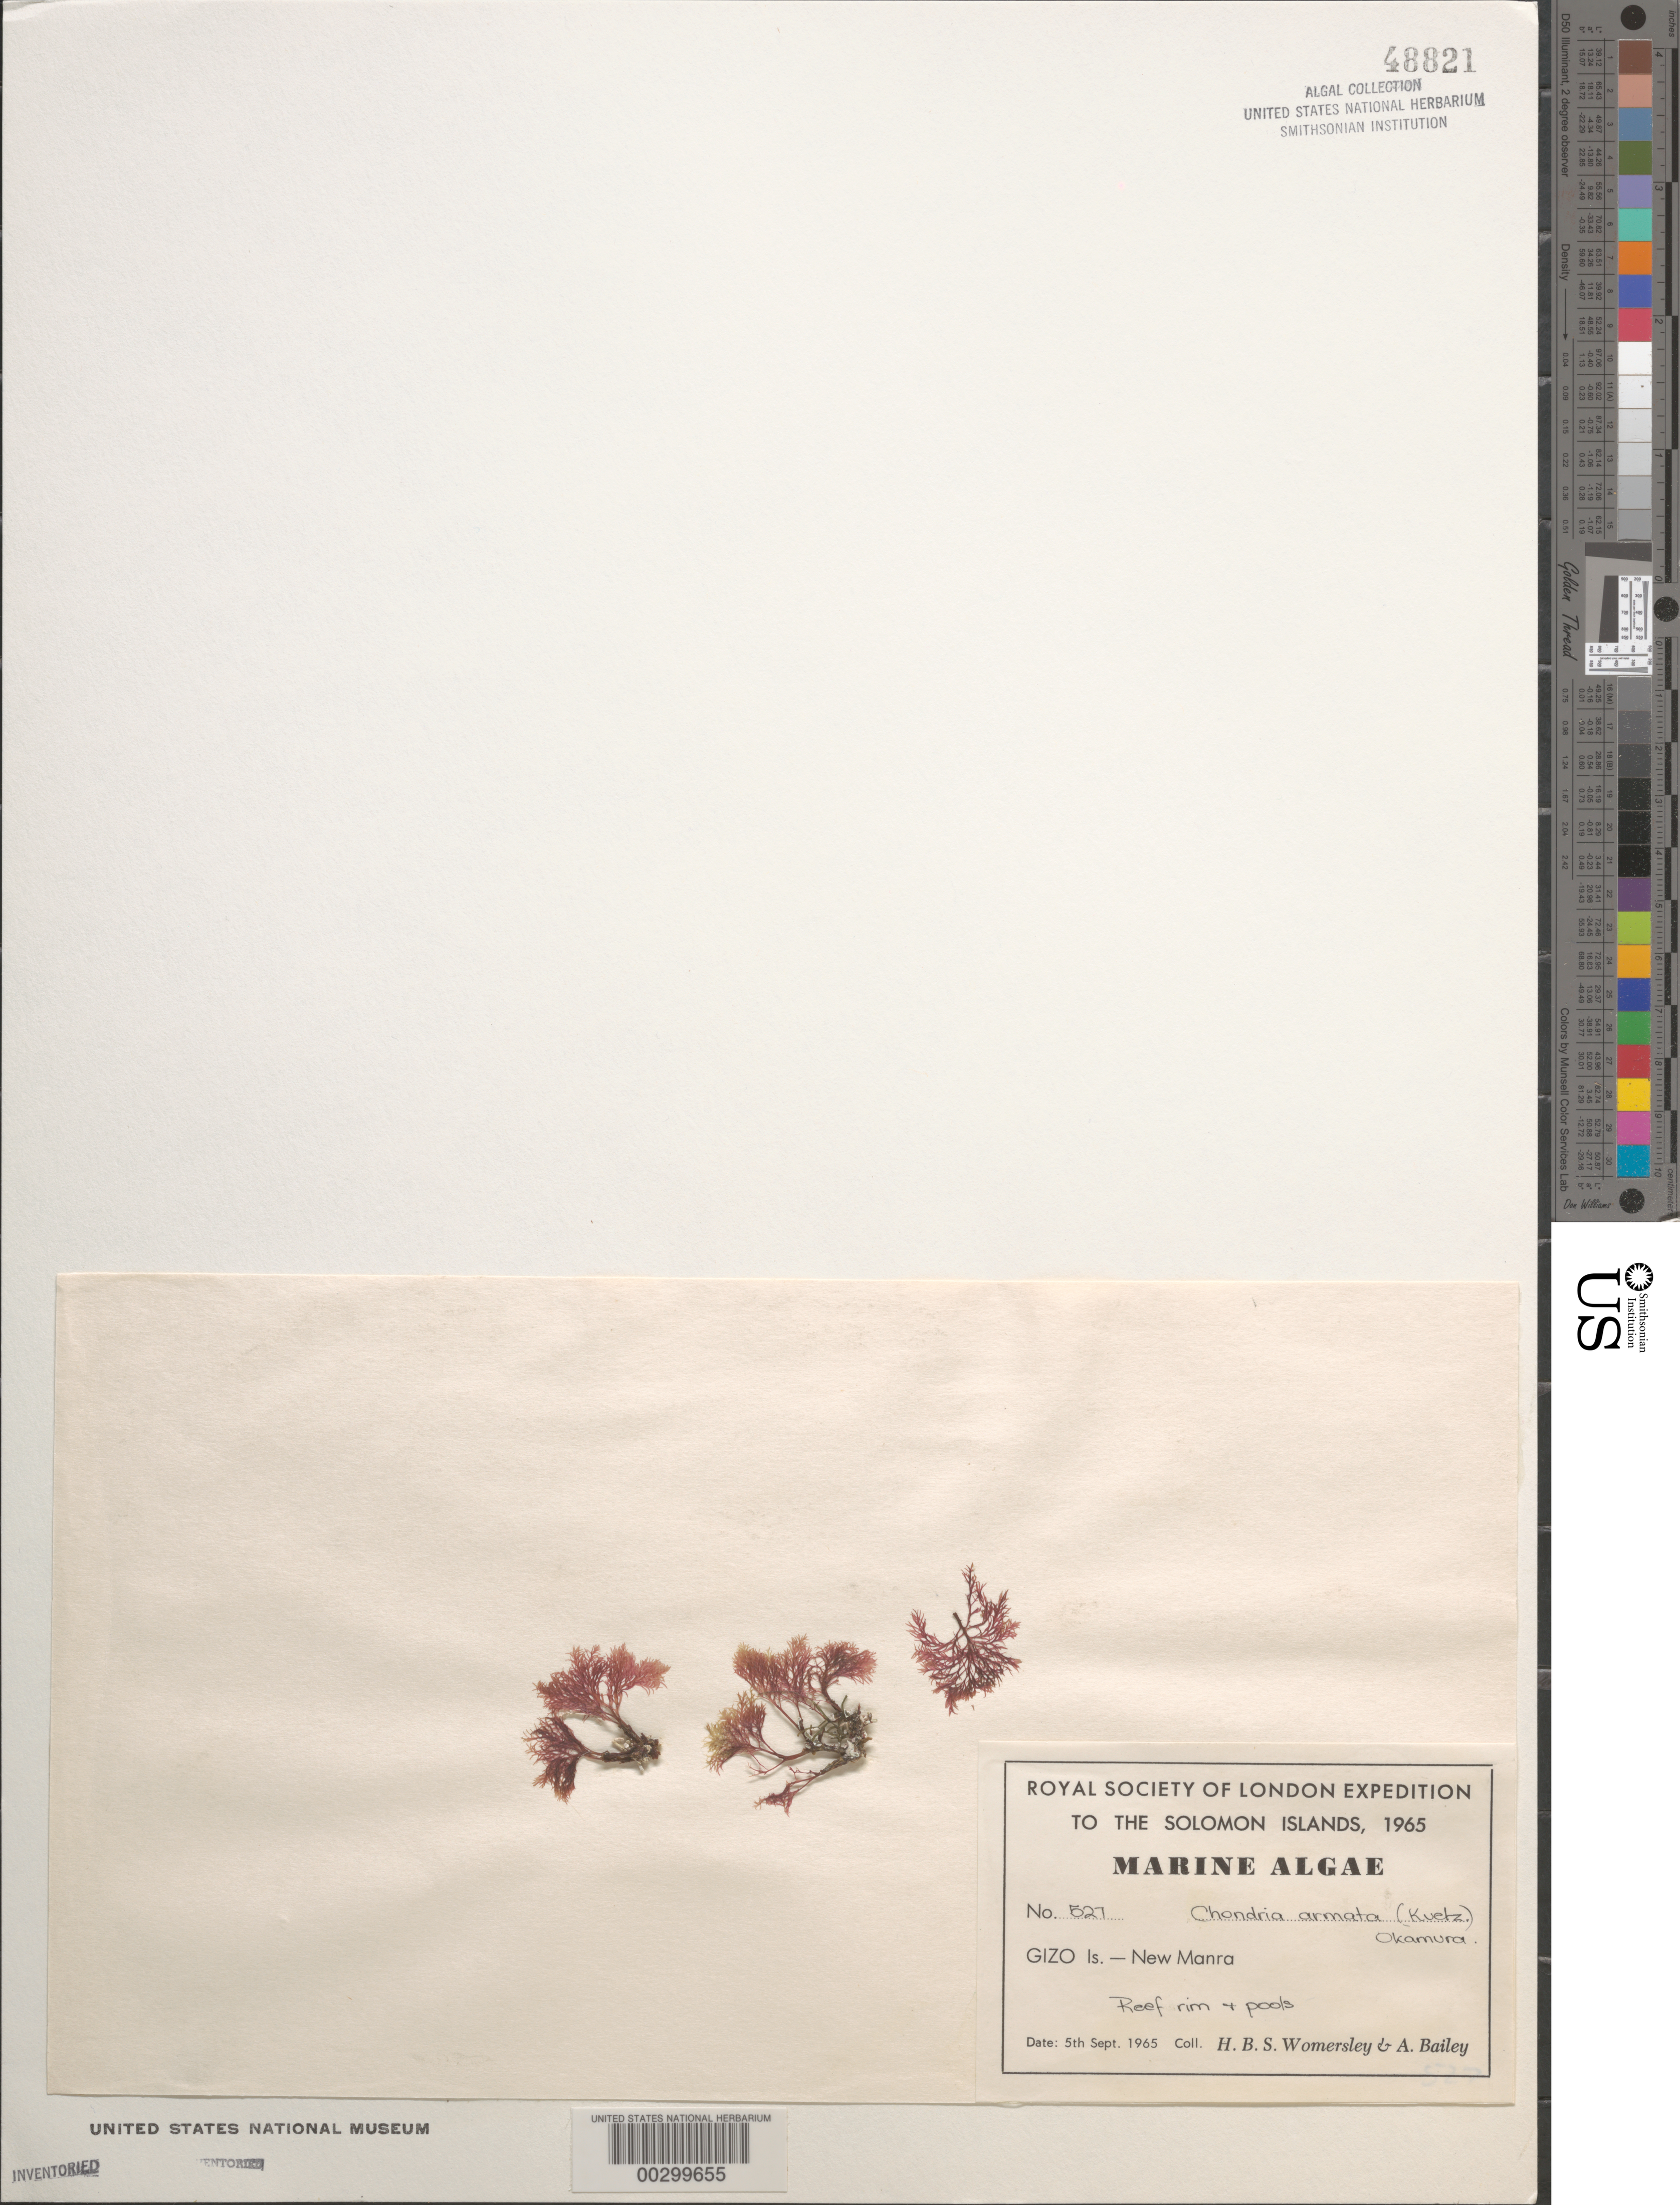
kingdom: Plantae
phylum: Rhodophyta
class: Florideophyceae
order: Ceramiales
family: Rhodomelaceae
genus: Chondria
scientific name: Chondria armata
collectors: H. B. S. Womersley & A. Bailey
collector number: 527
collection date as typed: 05 Sep 1965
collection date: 1965-09-05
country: Solomon Islands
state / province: Western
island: Ghizo [Gizo]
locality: New Manra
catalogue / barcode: US 48821